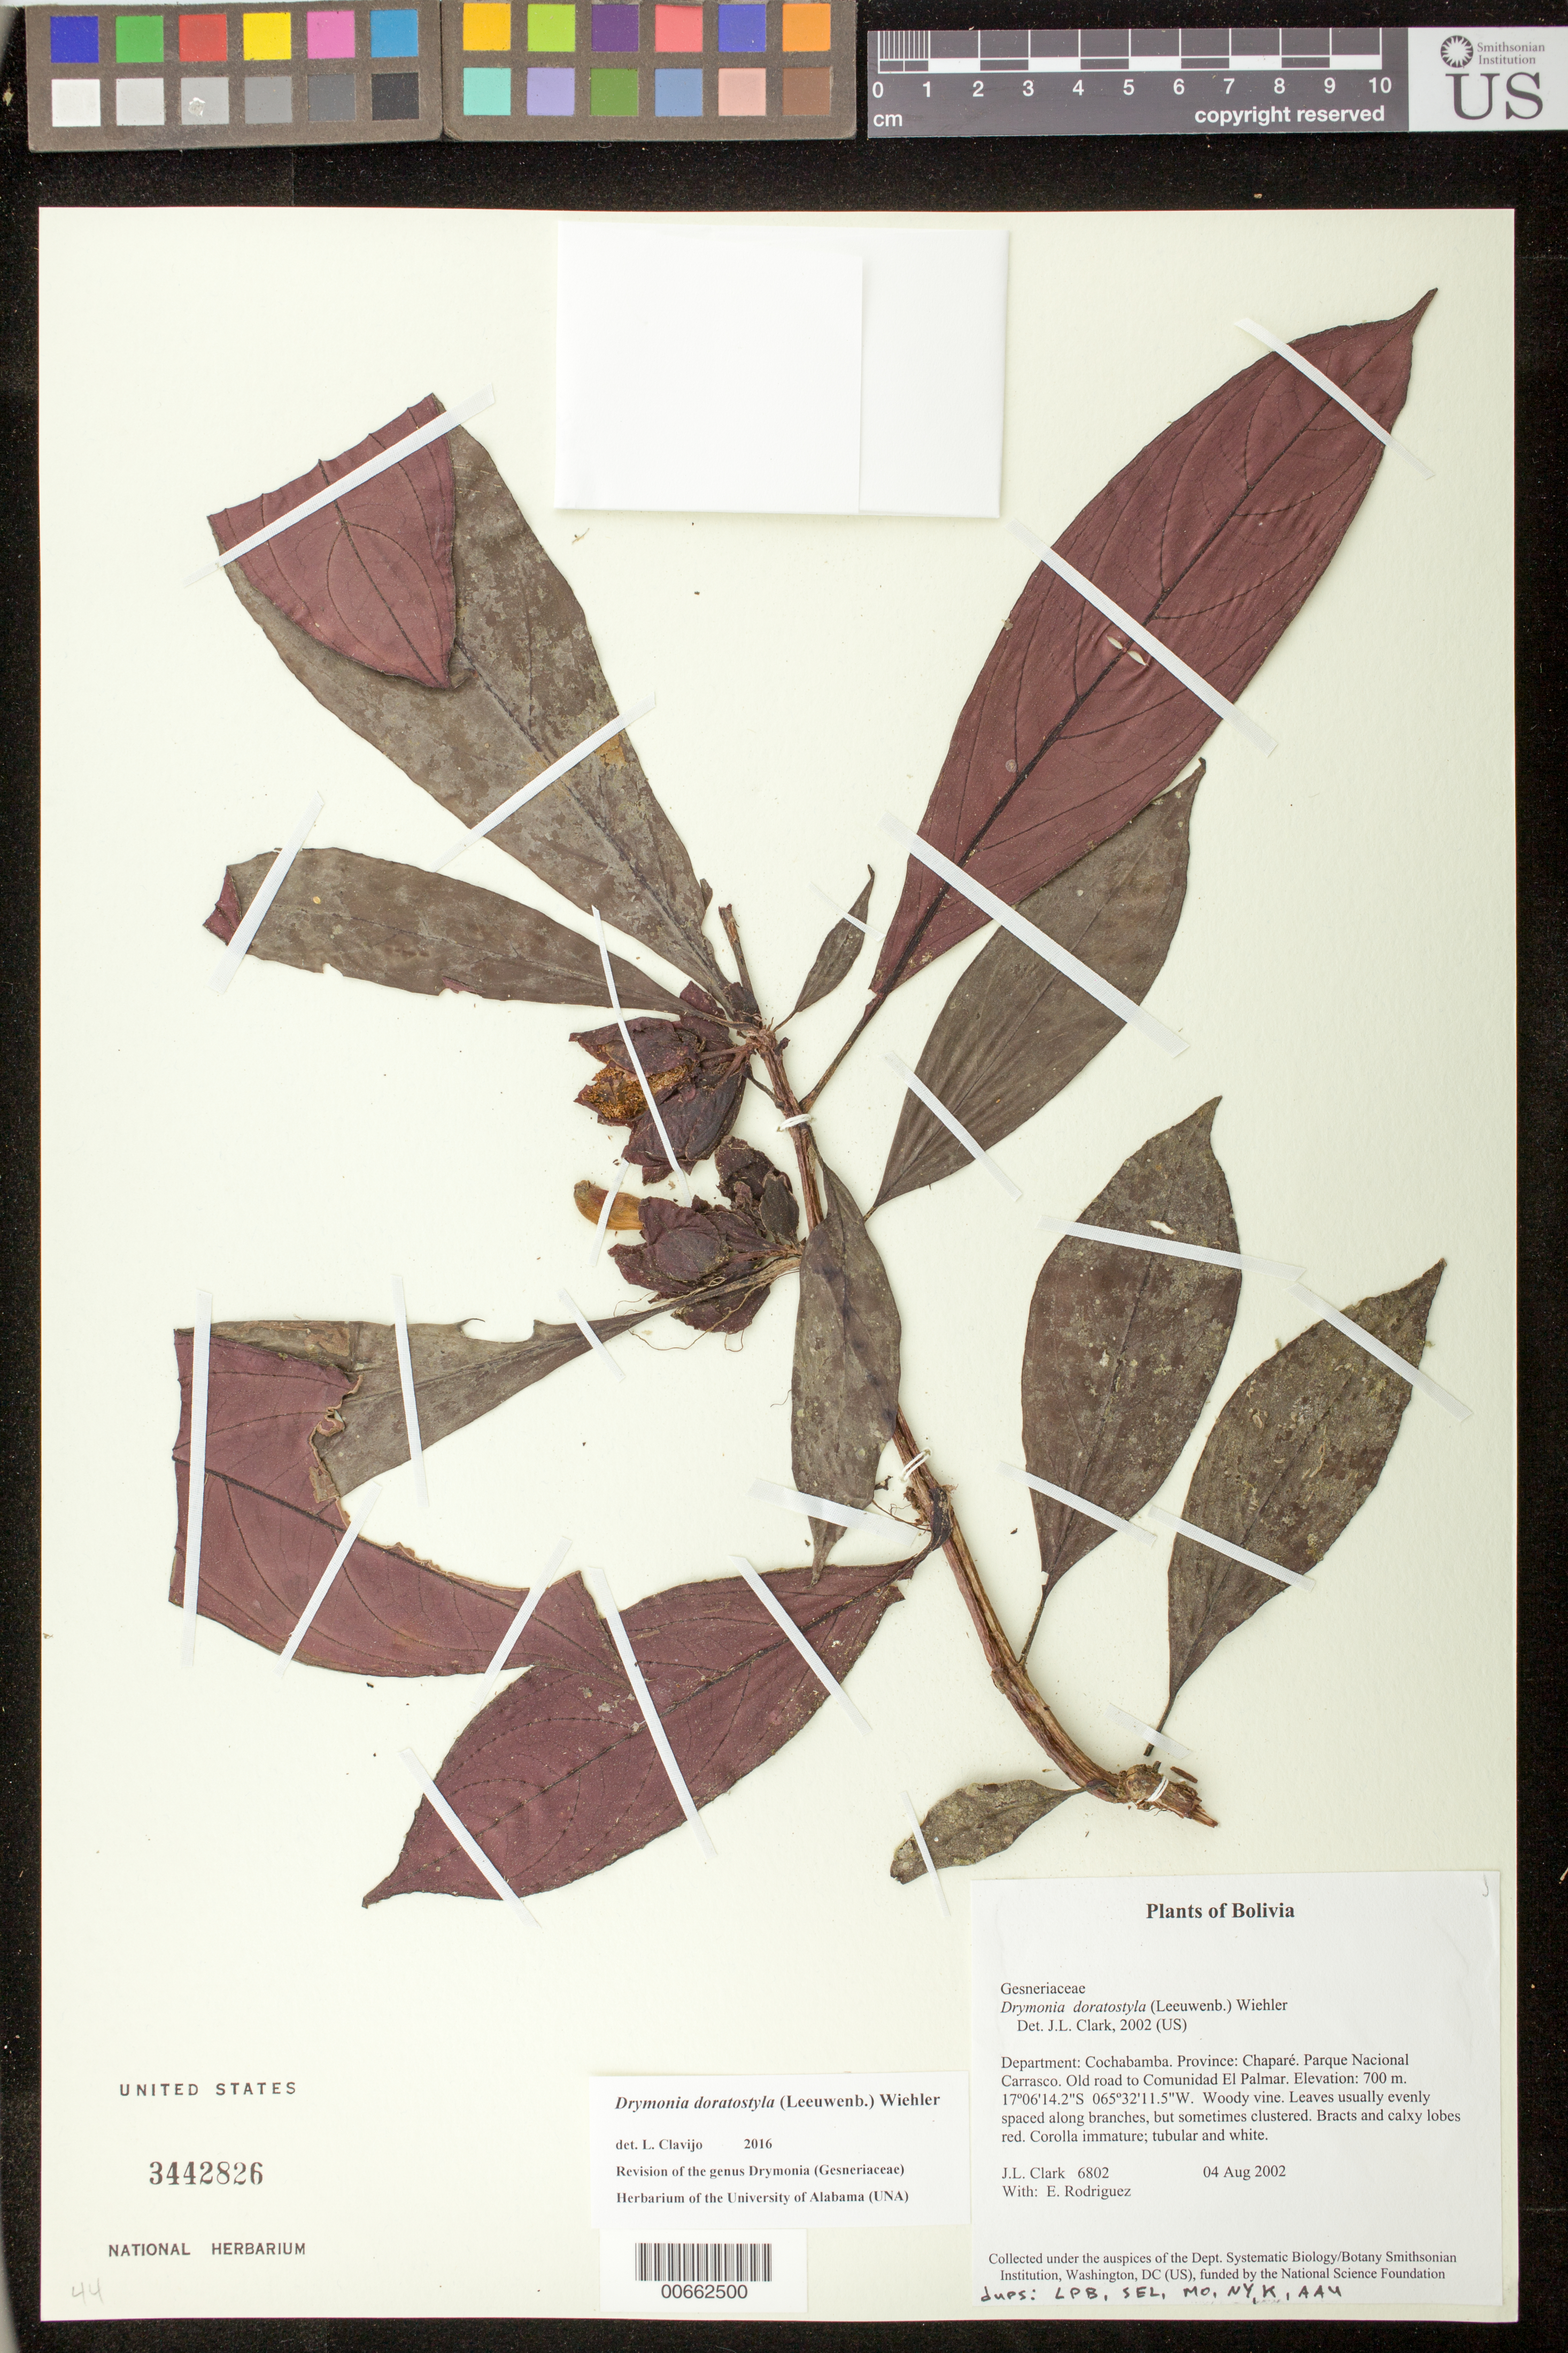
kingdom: Plantae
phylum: Tracheophyta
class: Magnoliopsida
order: Lamiales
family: Gesneriaceae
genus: Drymonia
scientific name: Drymonia doratostyla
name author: (Leeuwenb.) Wiehler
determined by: Clark, J. L., (SEL), The Marie Selby Botanical Garden (UNITED STATES)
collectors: J. L. Clark & E. Rodriguez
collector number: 6802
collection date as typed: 04 Aug 2002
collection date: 2002-08-04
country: Bolivia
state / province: Cochabamba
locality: Chaparé, Parque Nacional Carrasco. Old road to Comunidad El Palmar.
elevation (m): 700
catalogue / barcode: US 3442826